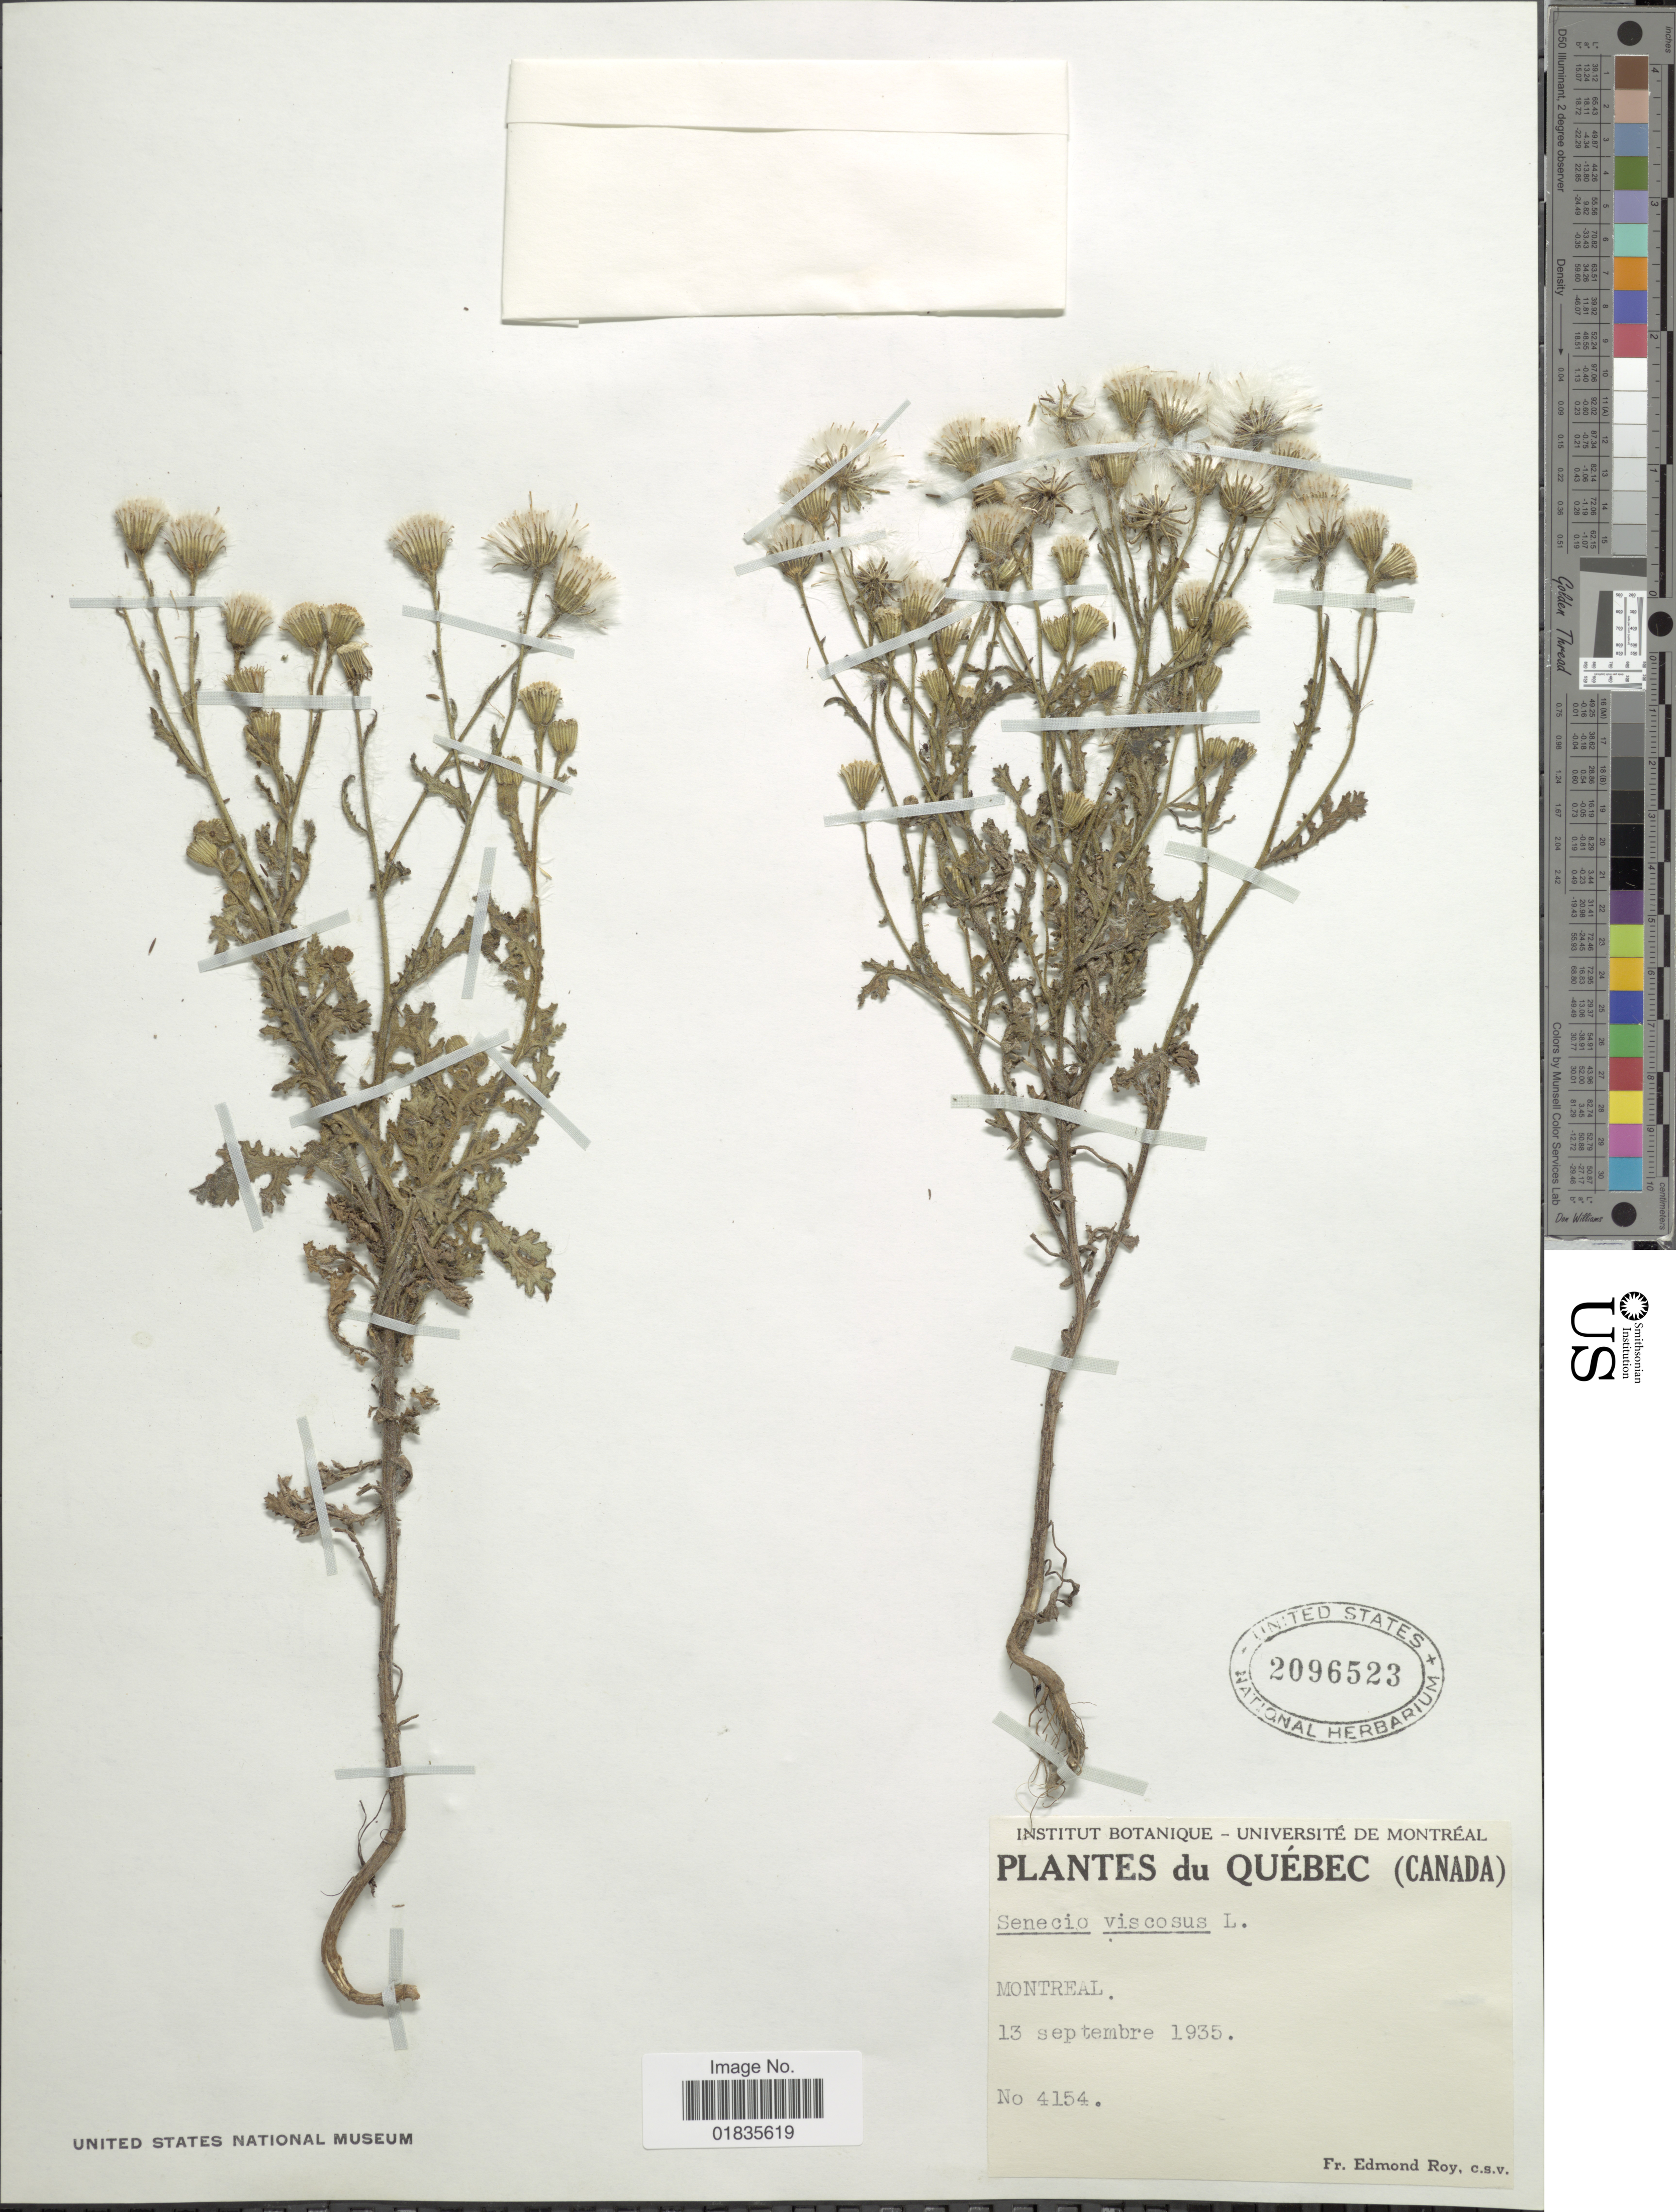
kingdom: Plantae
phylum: Tracheophyta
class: Magnoliopsida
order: Asterales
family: Asteraceae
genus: Senecio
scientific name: Senecio viscosus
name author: L.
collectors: E. Roy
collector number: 4154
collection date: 1935-09-13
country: Canada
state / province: Quebec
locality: Montreal.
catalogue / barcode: US 2096523